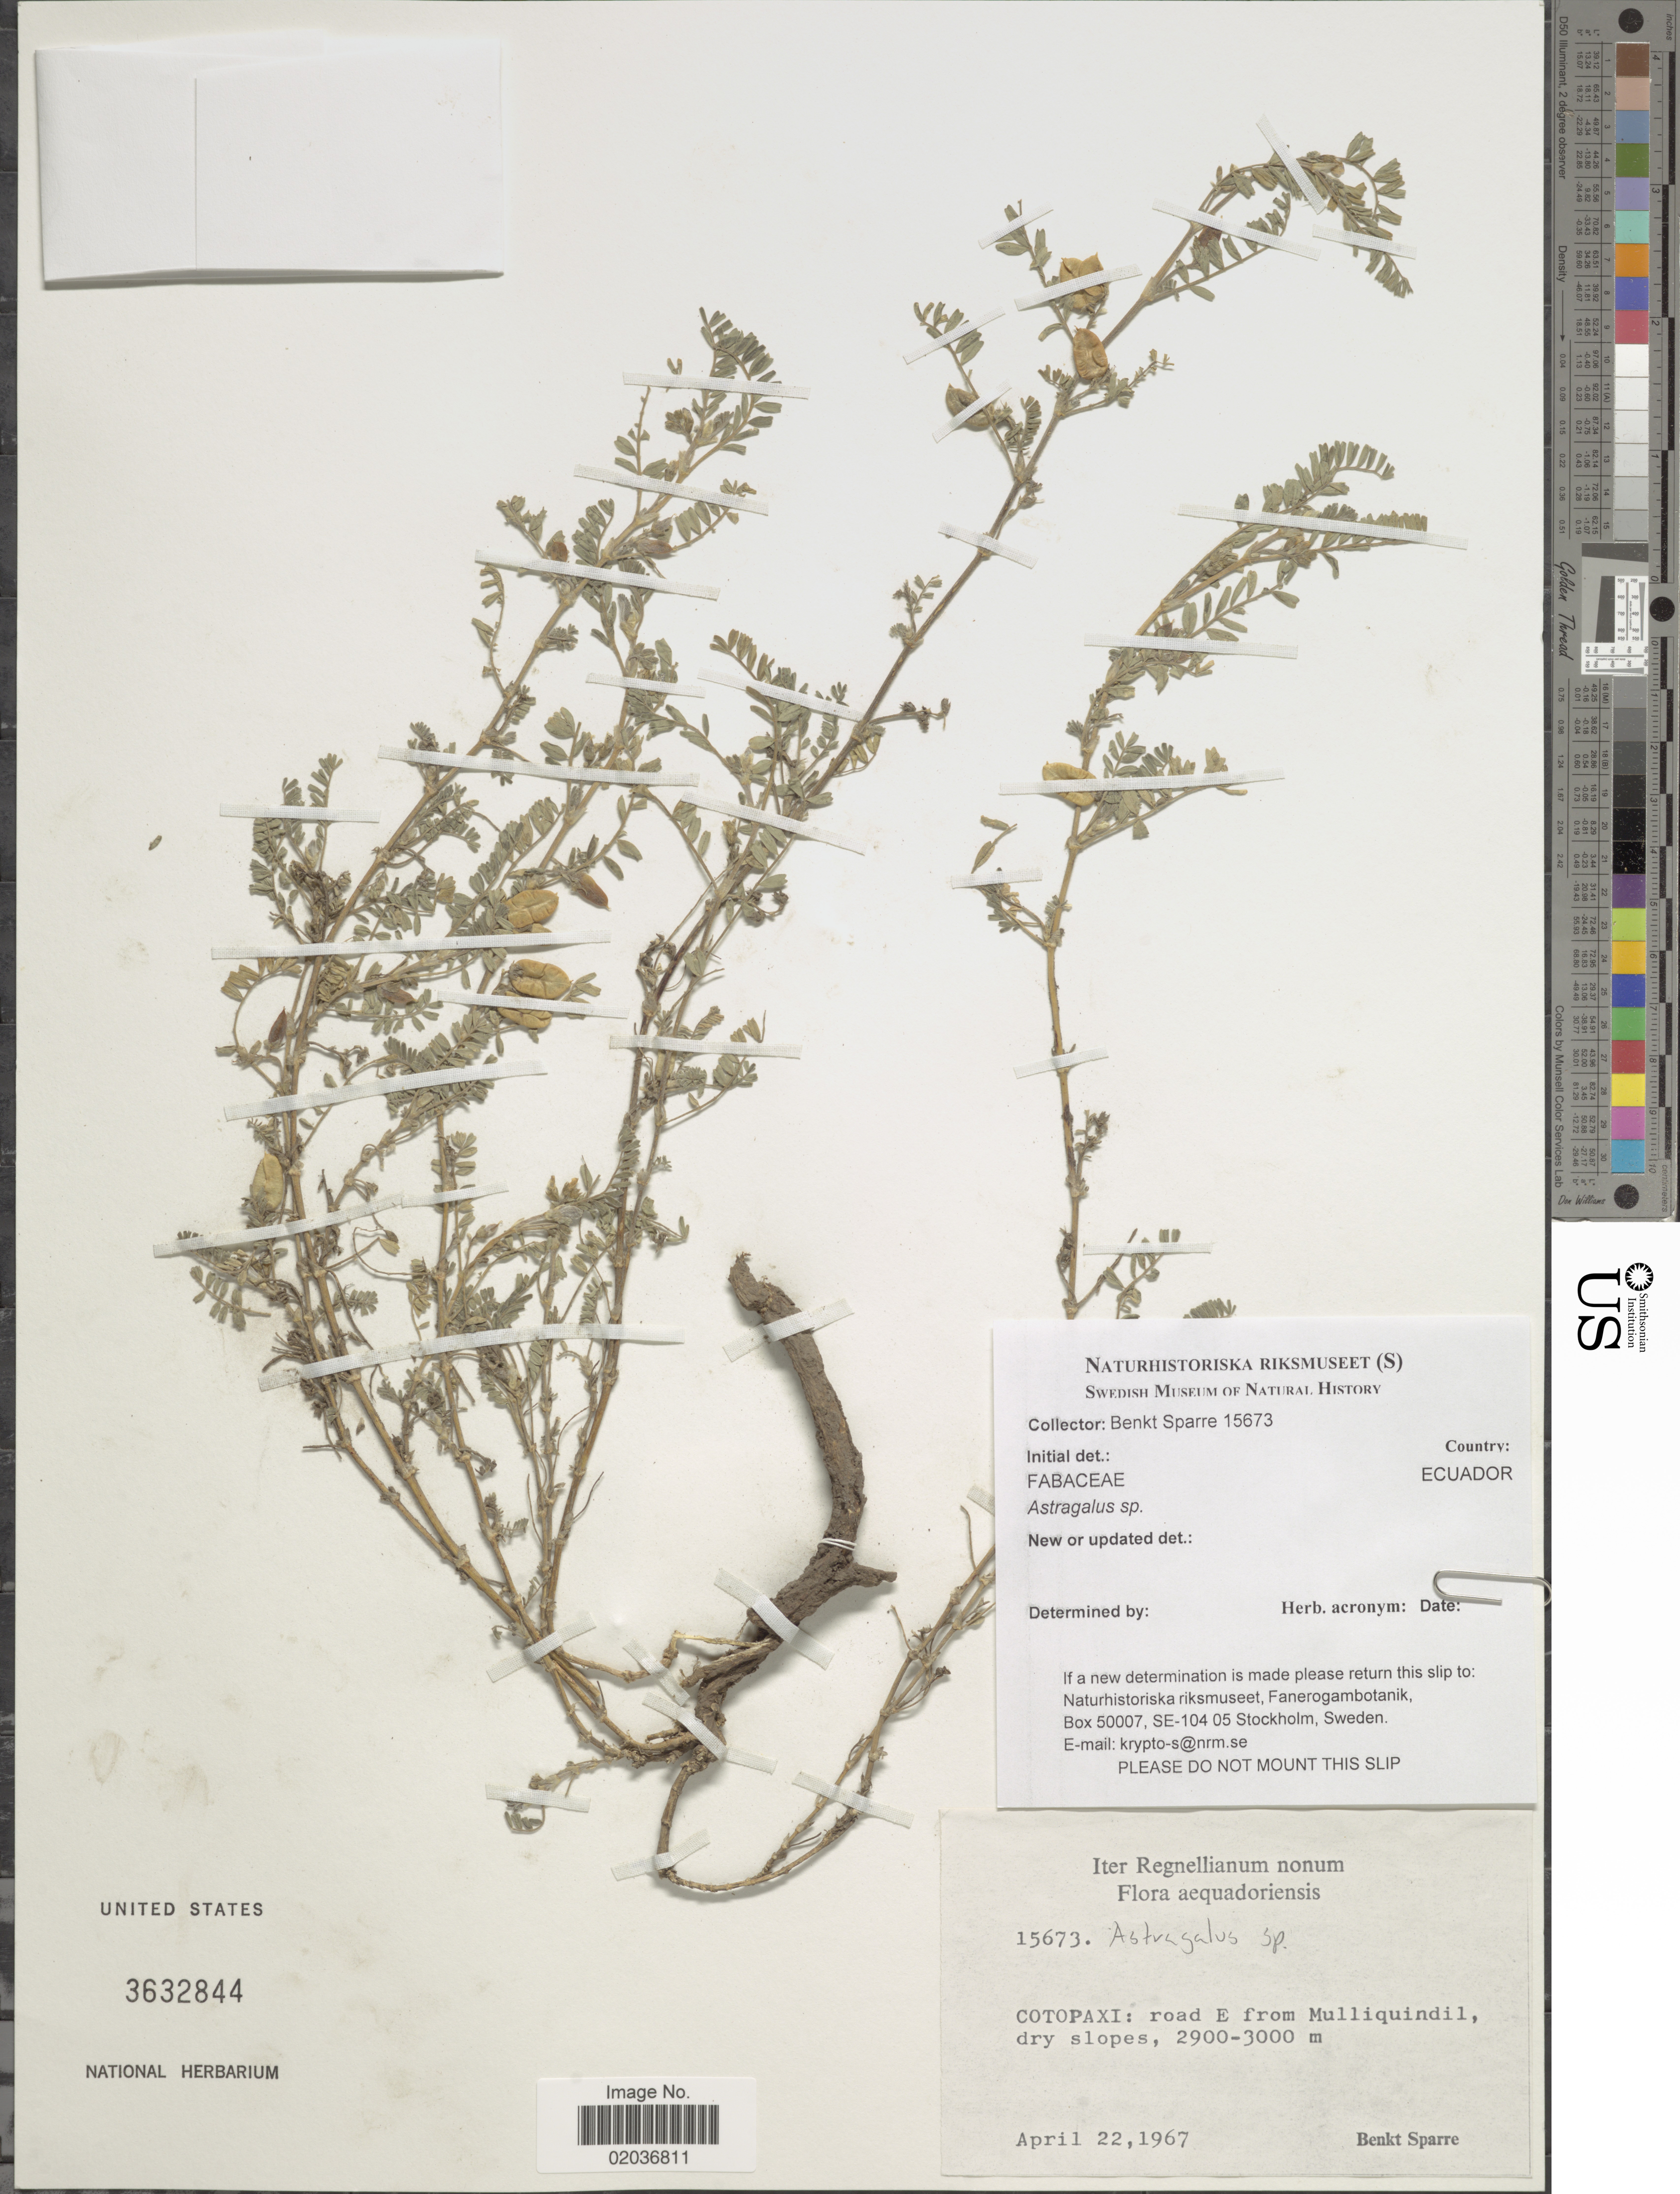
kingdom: Plantae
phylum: Tracheophyta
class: Magnoliopsida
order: Fabales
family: Fabaceae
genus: Astragalus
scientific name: Astragalus sp.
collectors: B. Sparre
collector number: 15673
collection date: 1967-04-22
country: Ecuador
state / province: Cotopaxi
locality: Road E from Mulliquindil, dry slopes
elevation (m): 2900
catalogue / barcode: US 3632844